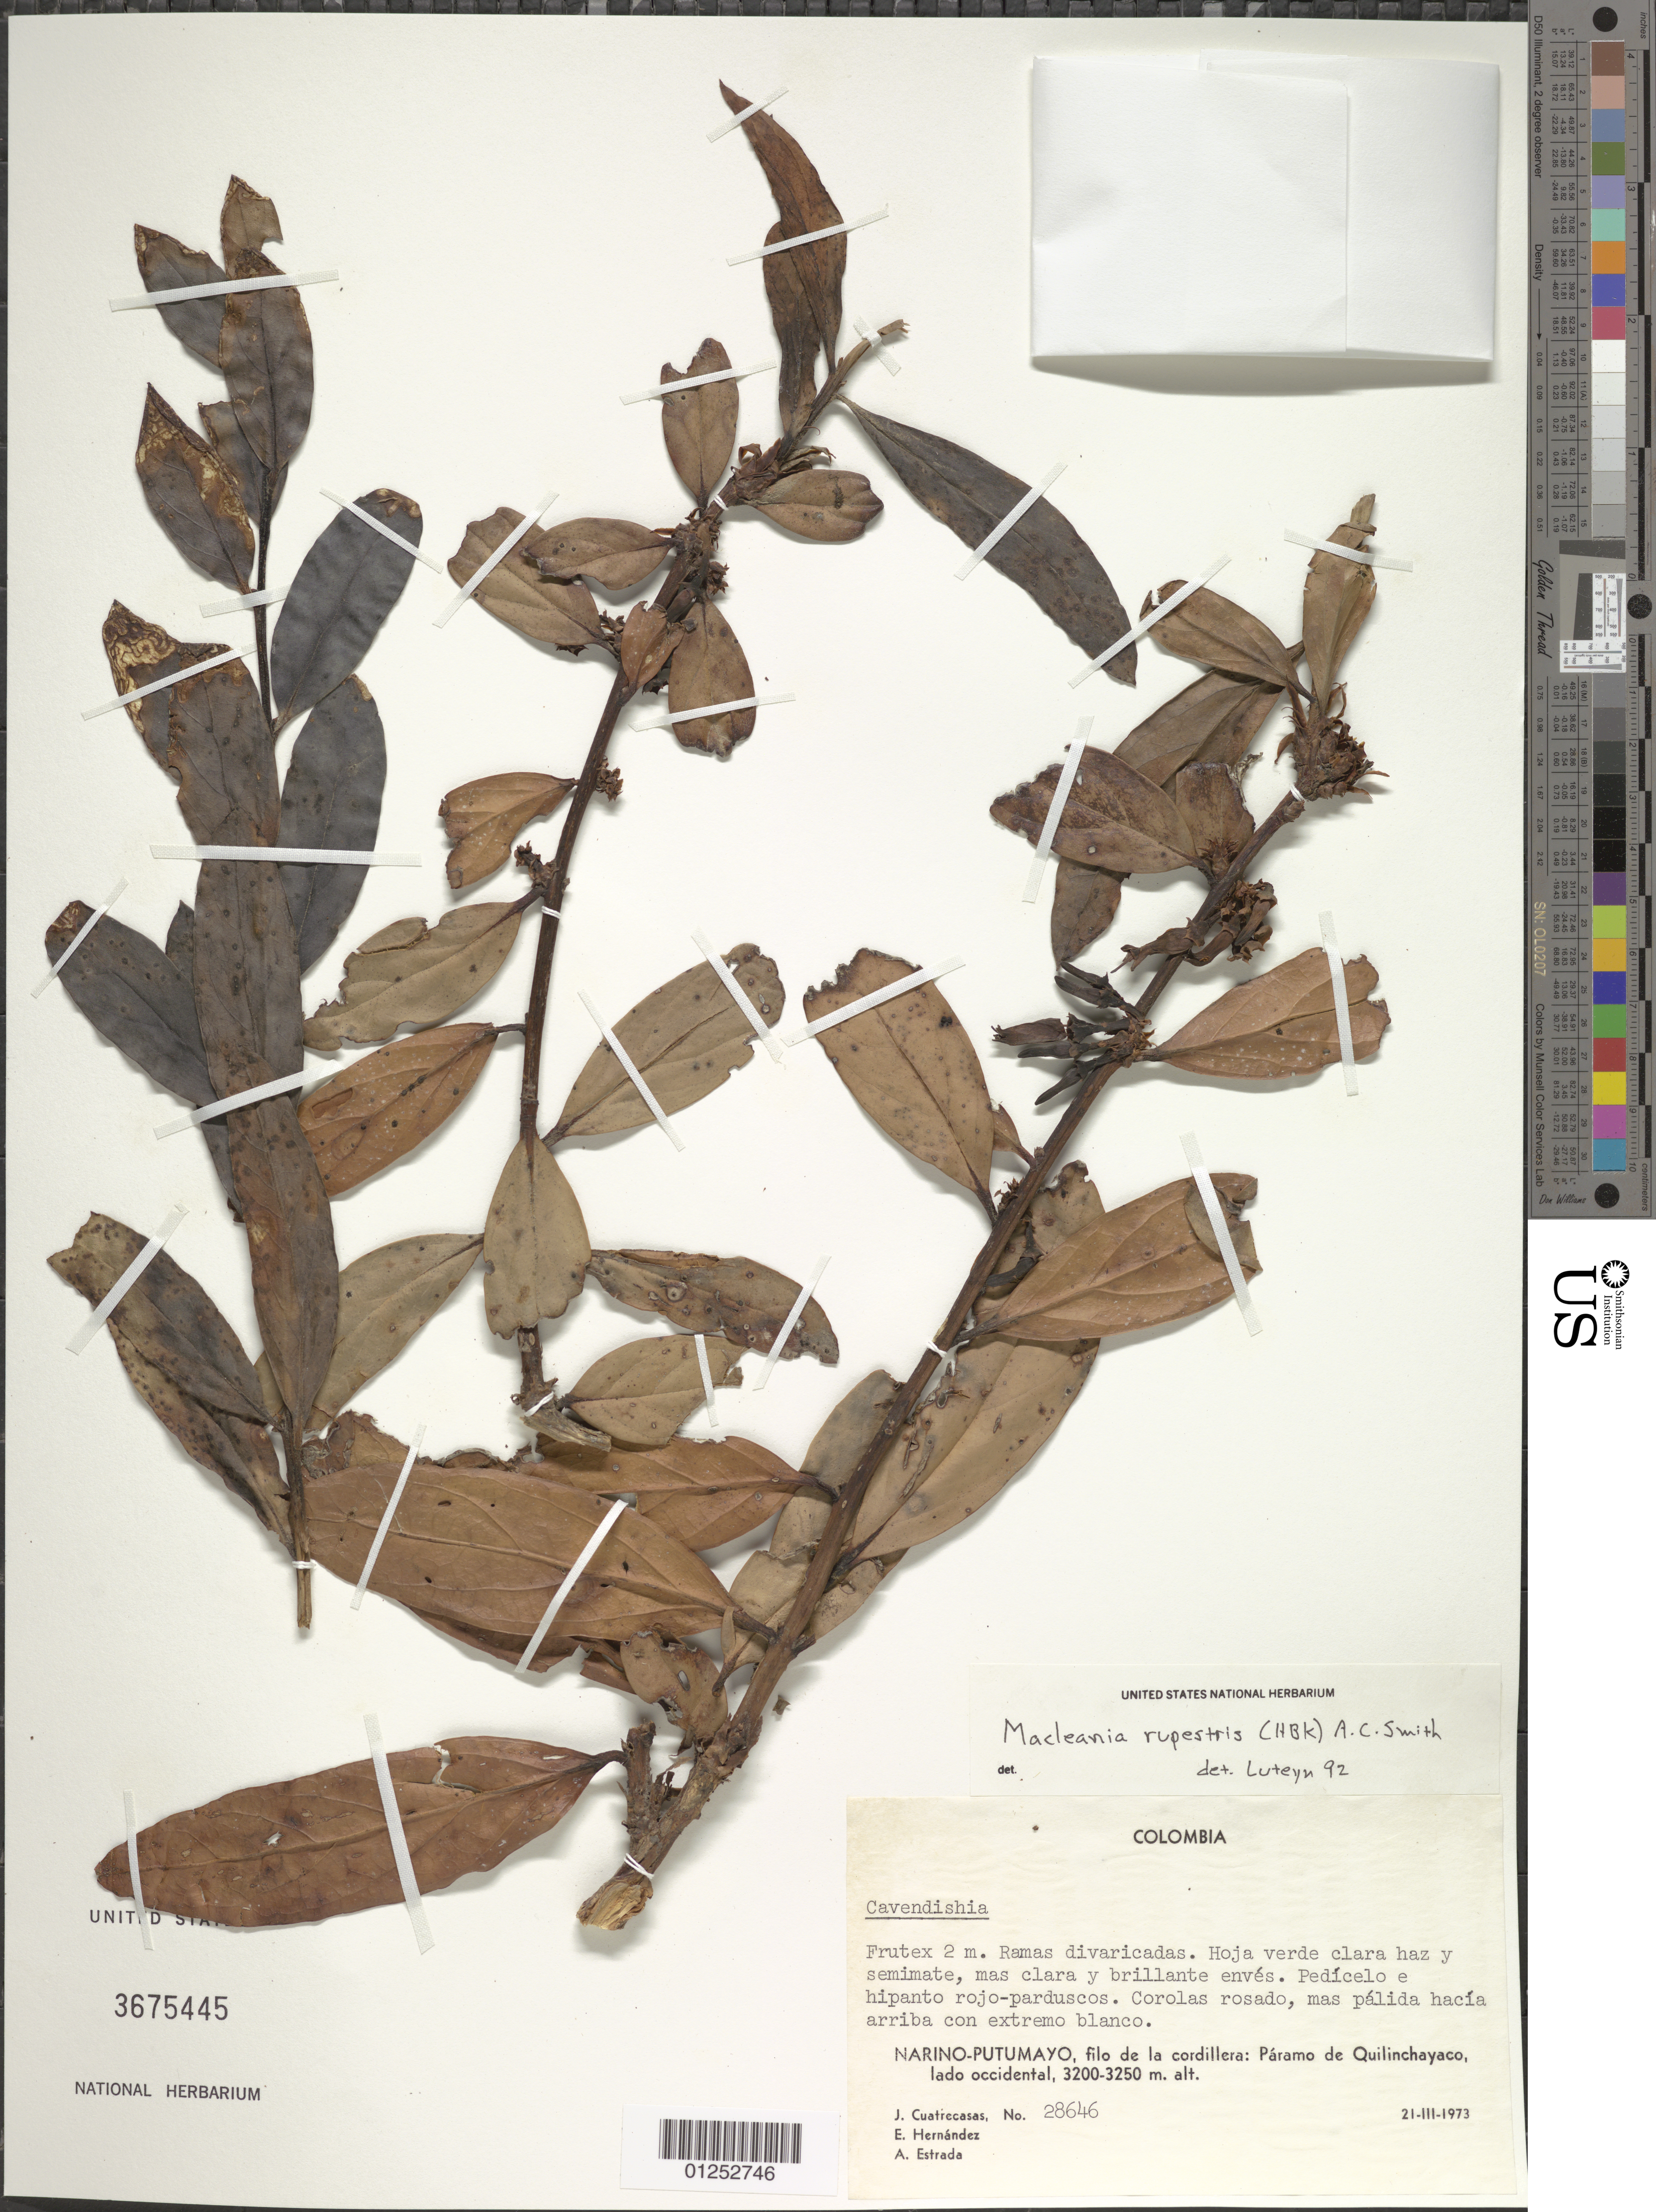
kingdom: Plantae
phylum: Tracheophyta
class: Magnoliopsida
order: Ericales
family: Ericaceae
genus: Cavendishia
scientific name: Cavendishia sp.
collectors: J. Cuatrecasas, E. Hernández & A. Estrada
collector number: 28646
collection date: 1973-03-21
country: Colombia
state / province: Nariño / Putumayo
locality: Filo de la cordillera: Páramo de Quilinchayaco, lado oriental.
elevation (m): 3200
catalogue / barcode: US 3675445